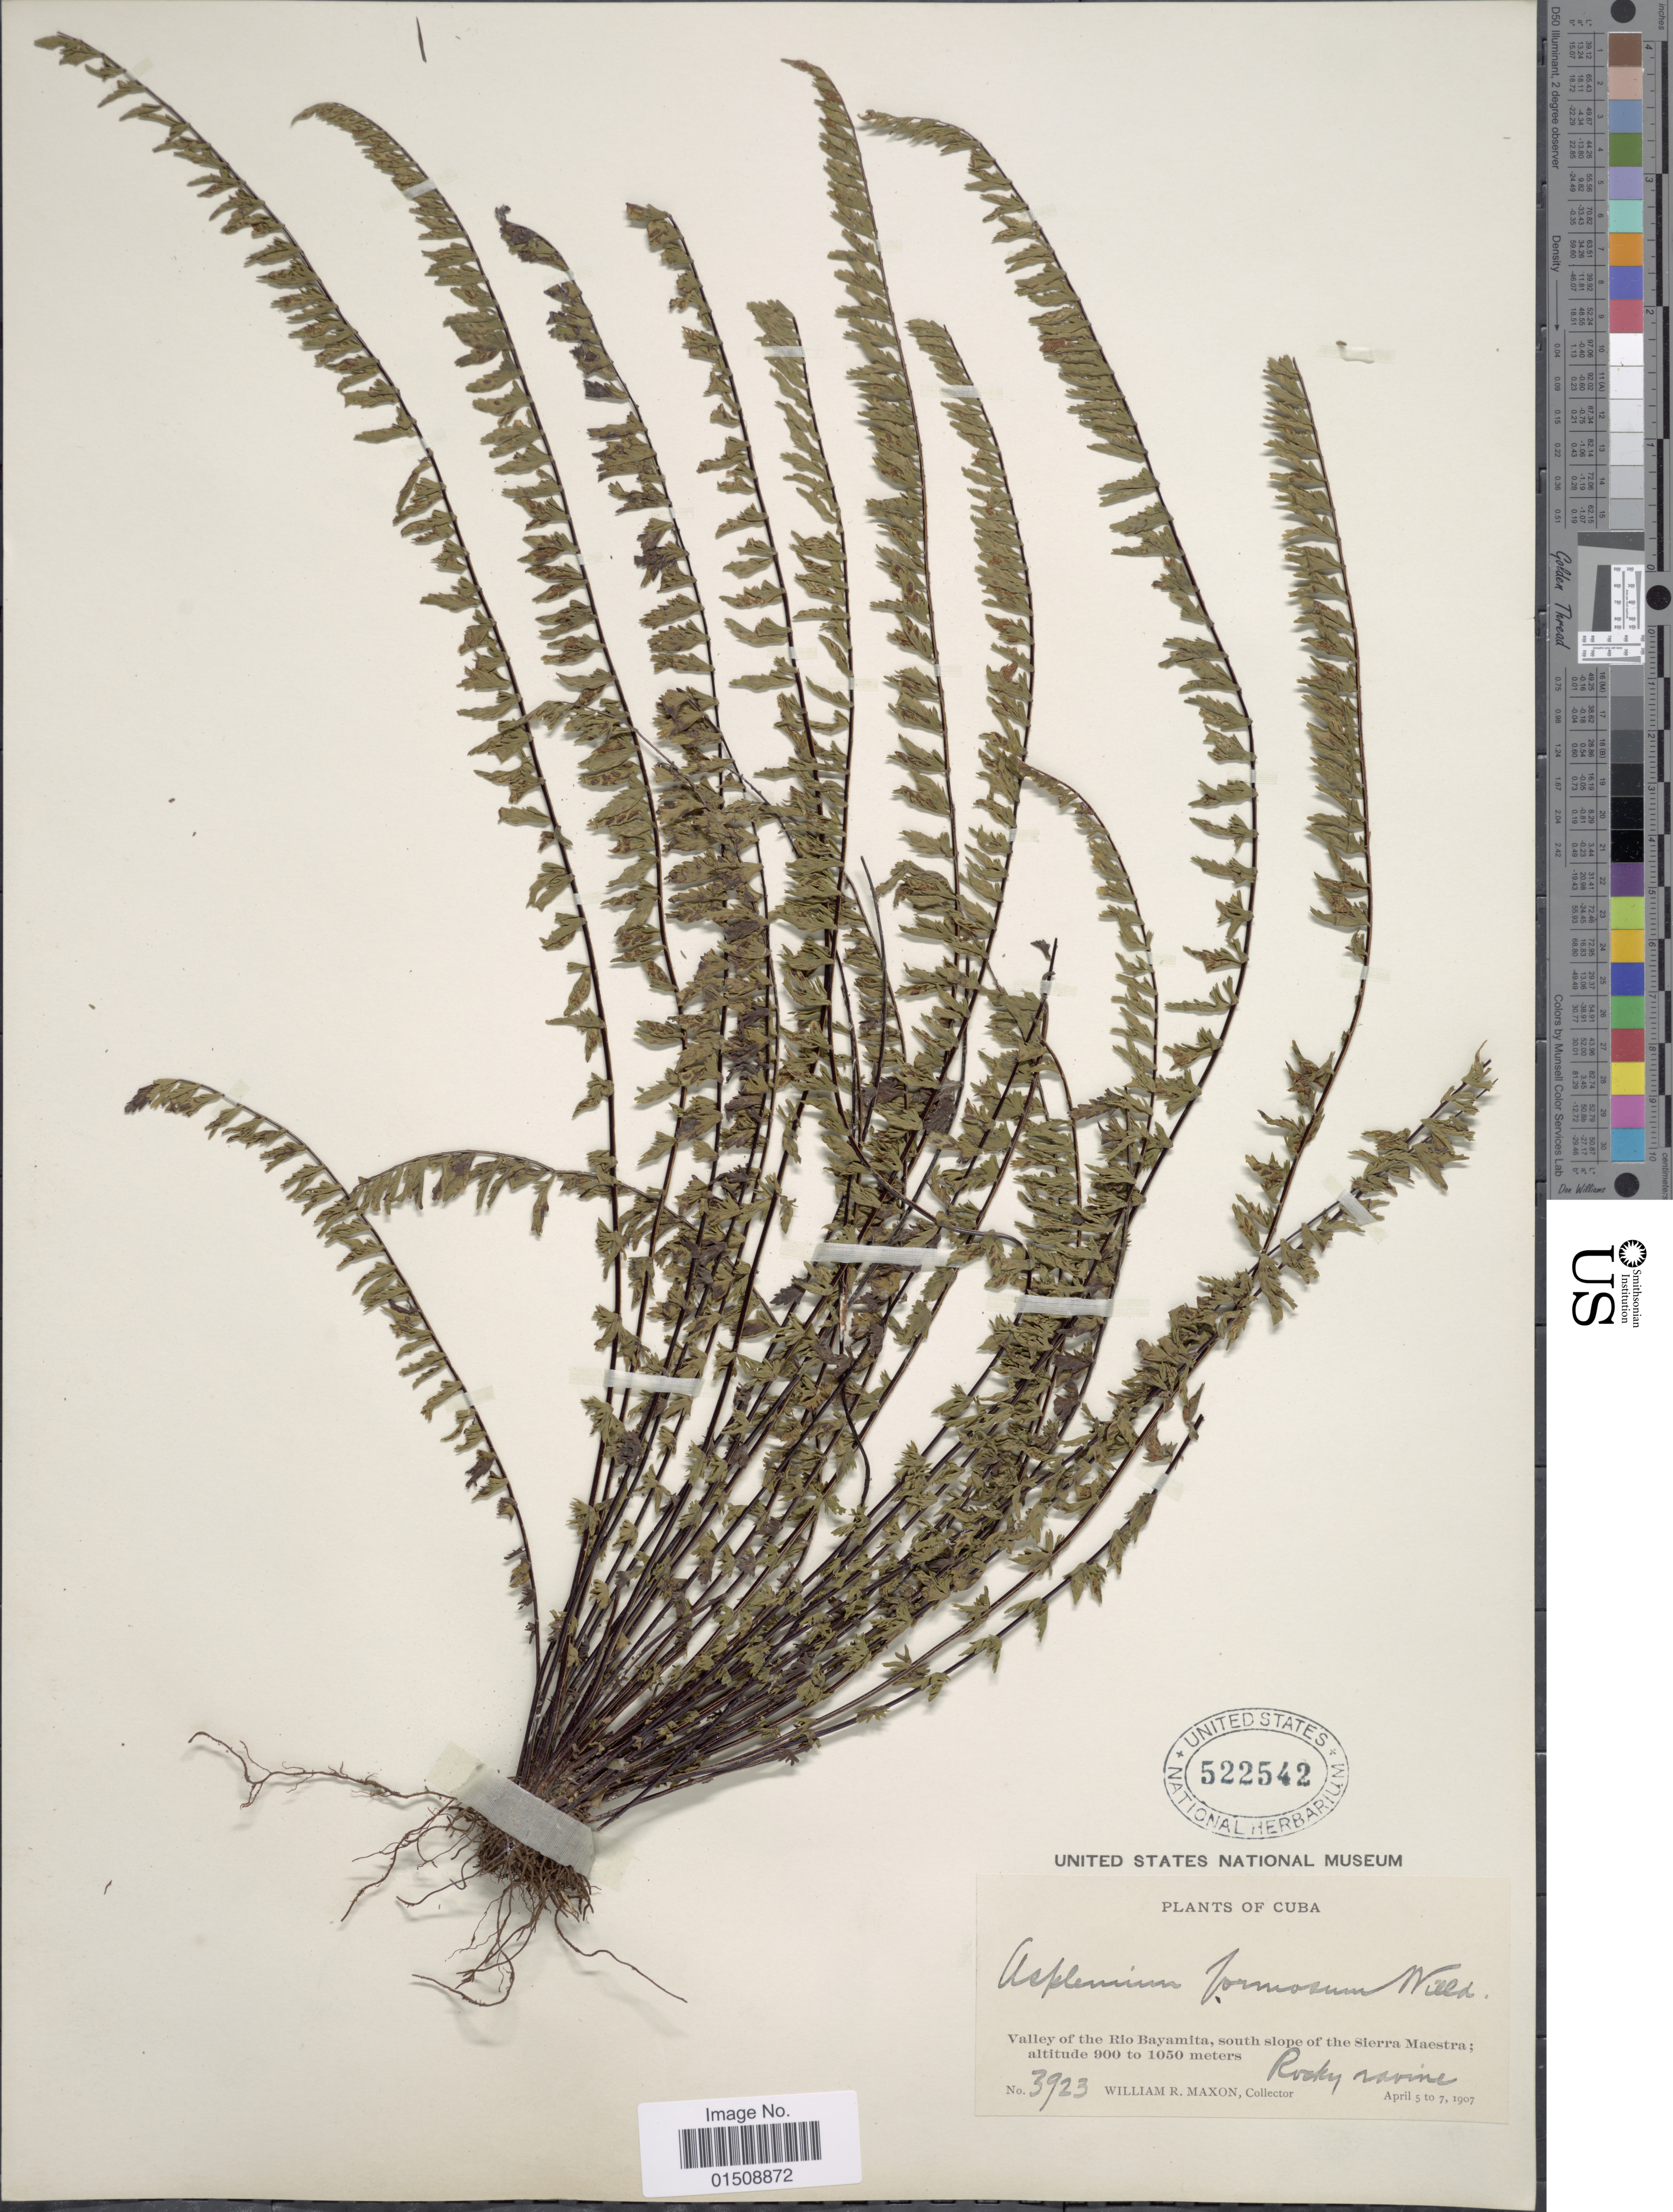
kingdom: Plantae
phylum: Tracheophyta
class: Polypodiopsida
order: Polypodiales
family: Aspleniaceae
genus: Asplenium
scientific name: Asplenium formosum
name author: Willd.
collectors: W. R. Maxon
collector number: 3923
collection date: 1907-04-05/1907-04-07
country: Cuba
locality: Valley of the Rio Bayamita, south slope of the Sierra Maestra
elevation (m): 900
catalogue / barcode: US 522542